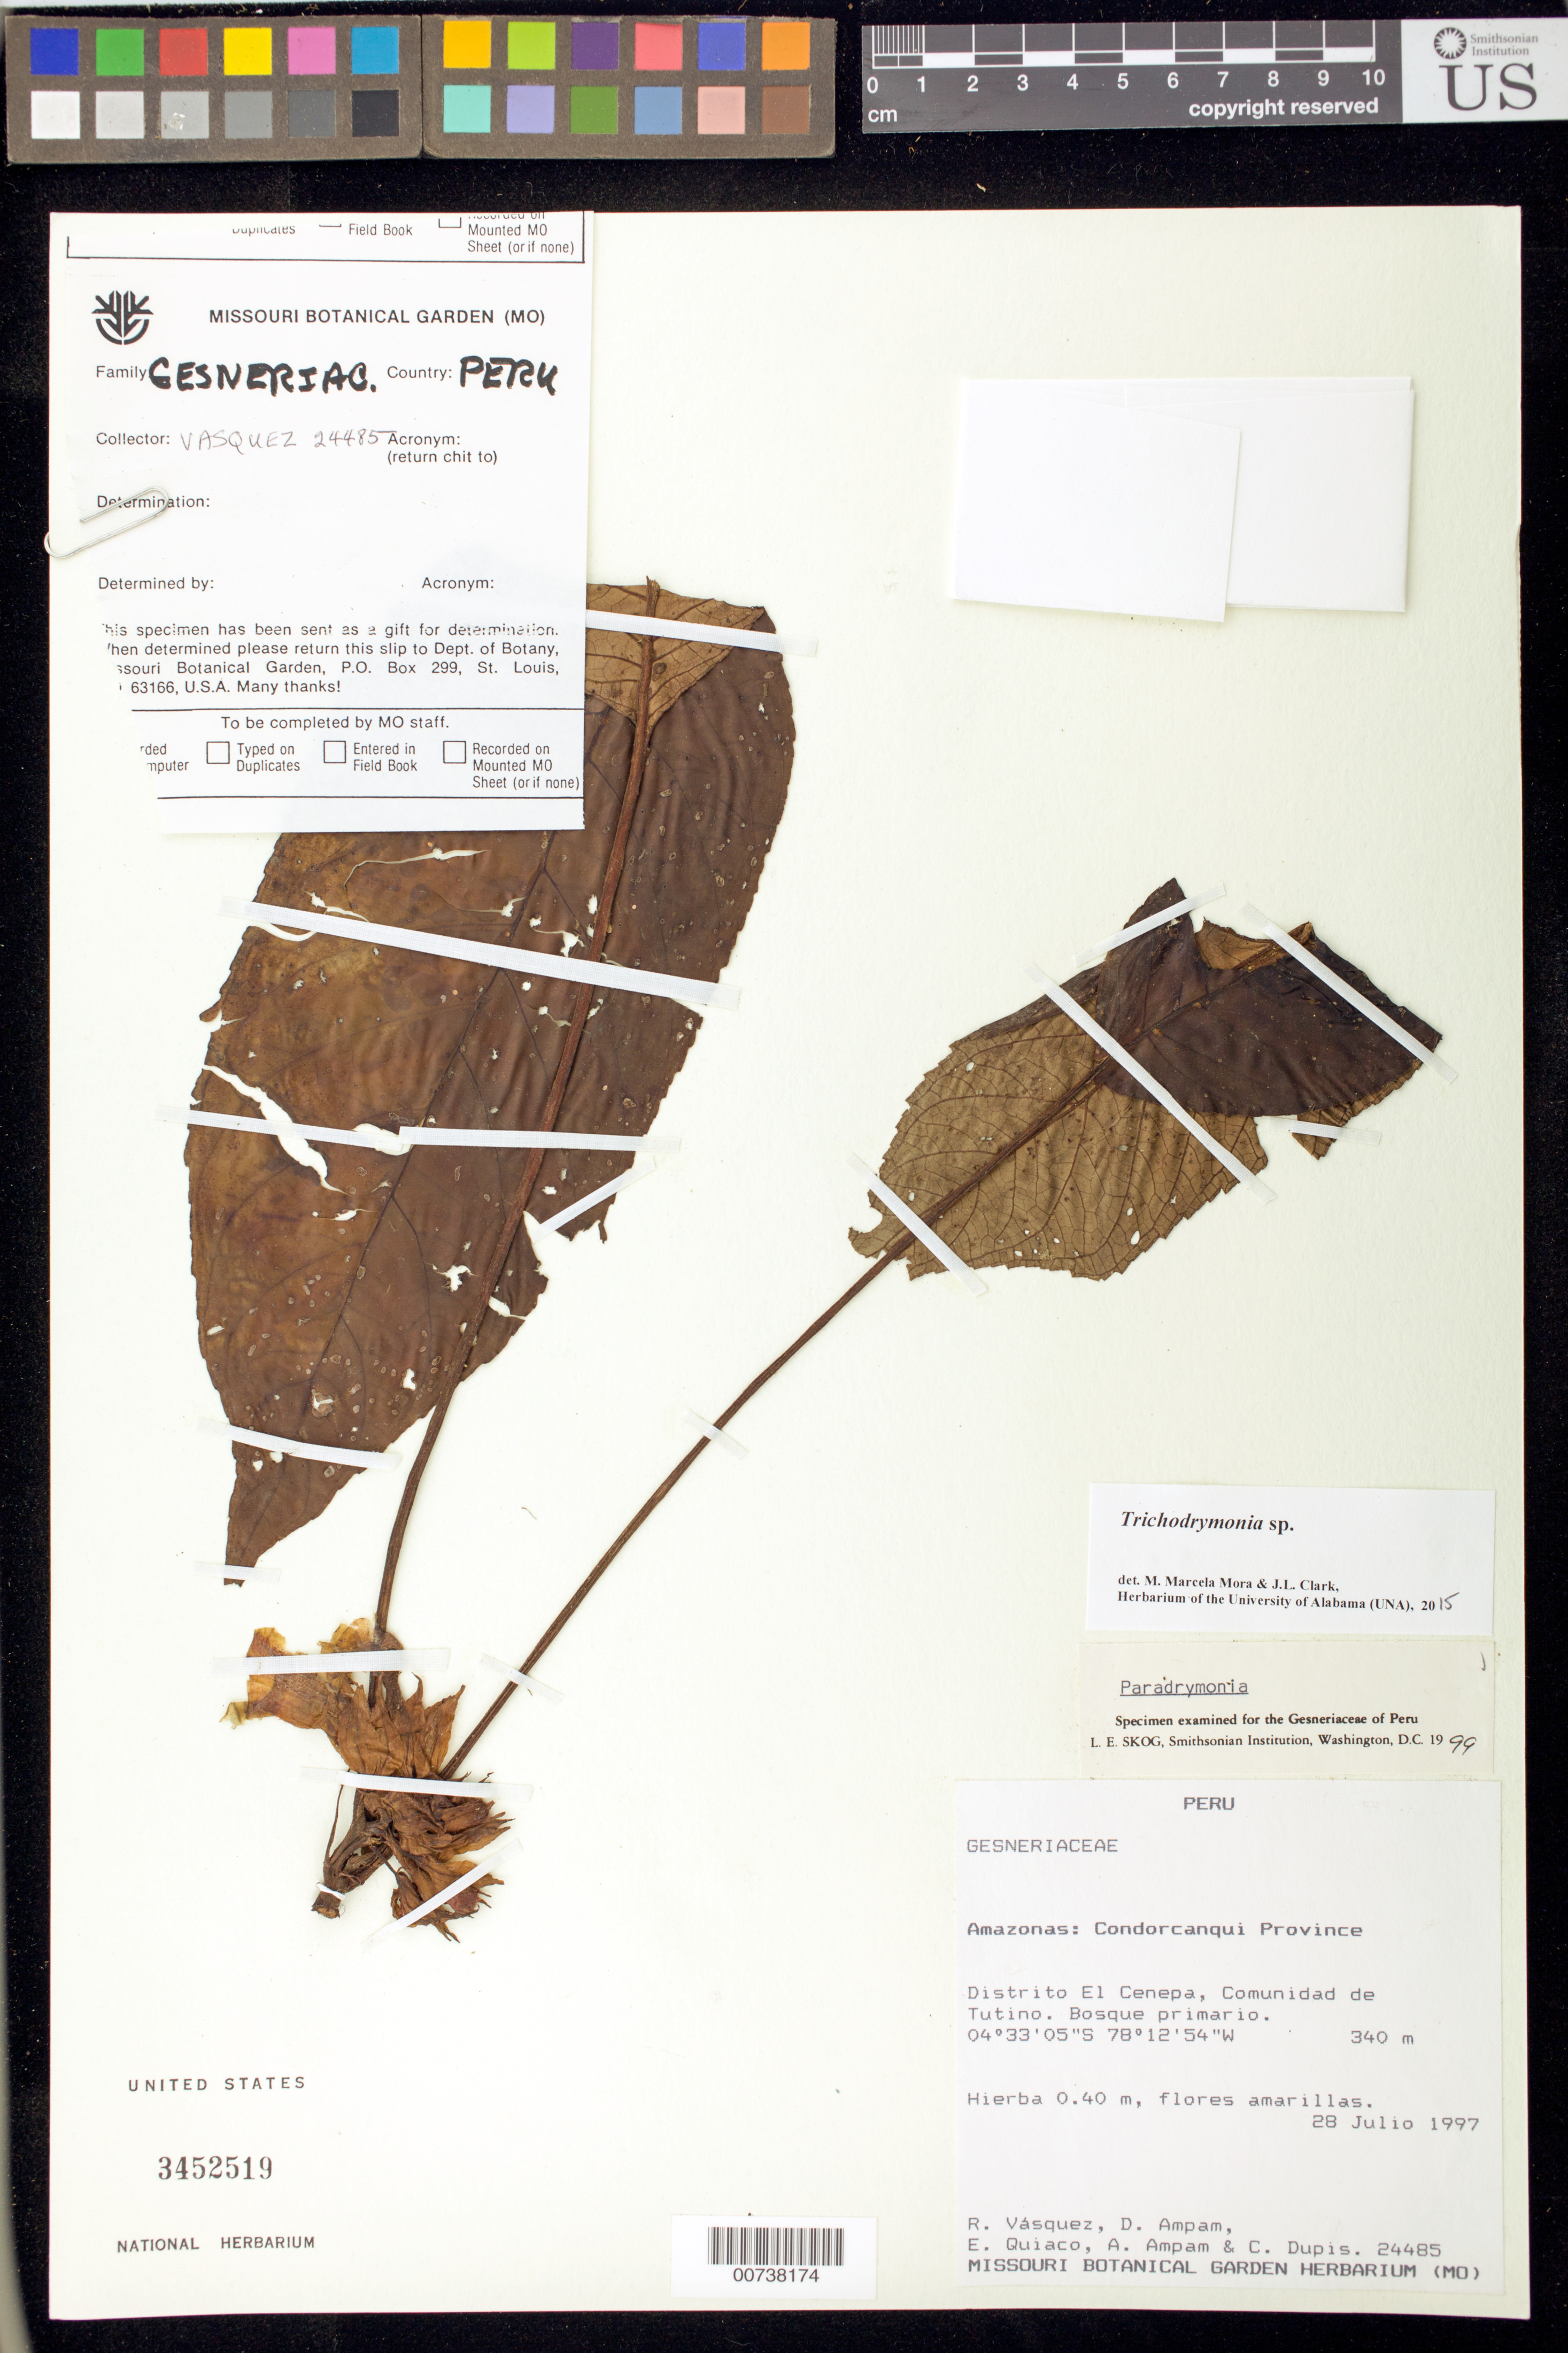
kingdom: Plantae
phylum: Tracheophyta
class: Magnoliopsida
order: Lamiales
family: Gesneriaceae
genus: Trichodrymonia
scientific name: Trichodrymonia sp.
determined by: Mora, M. M.; Clark, J. L.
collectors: R. Vásquez, D. Ampam, E. Quiaco, A. Ampam & C. Dupis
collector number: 24485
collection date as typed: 28 Jul 1997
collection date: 1997-07-28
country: Peru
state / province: Amazonas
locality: Prov. Condorcanqui; Dtto. El Cenepa, comunidad de Tutino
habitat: Bosque primario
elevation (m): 340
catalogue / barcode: US 3452519